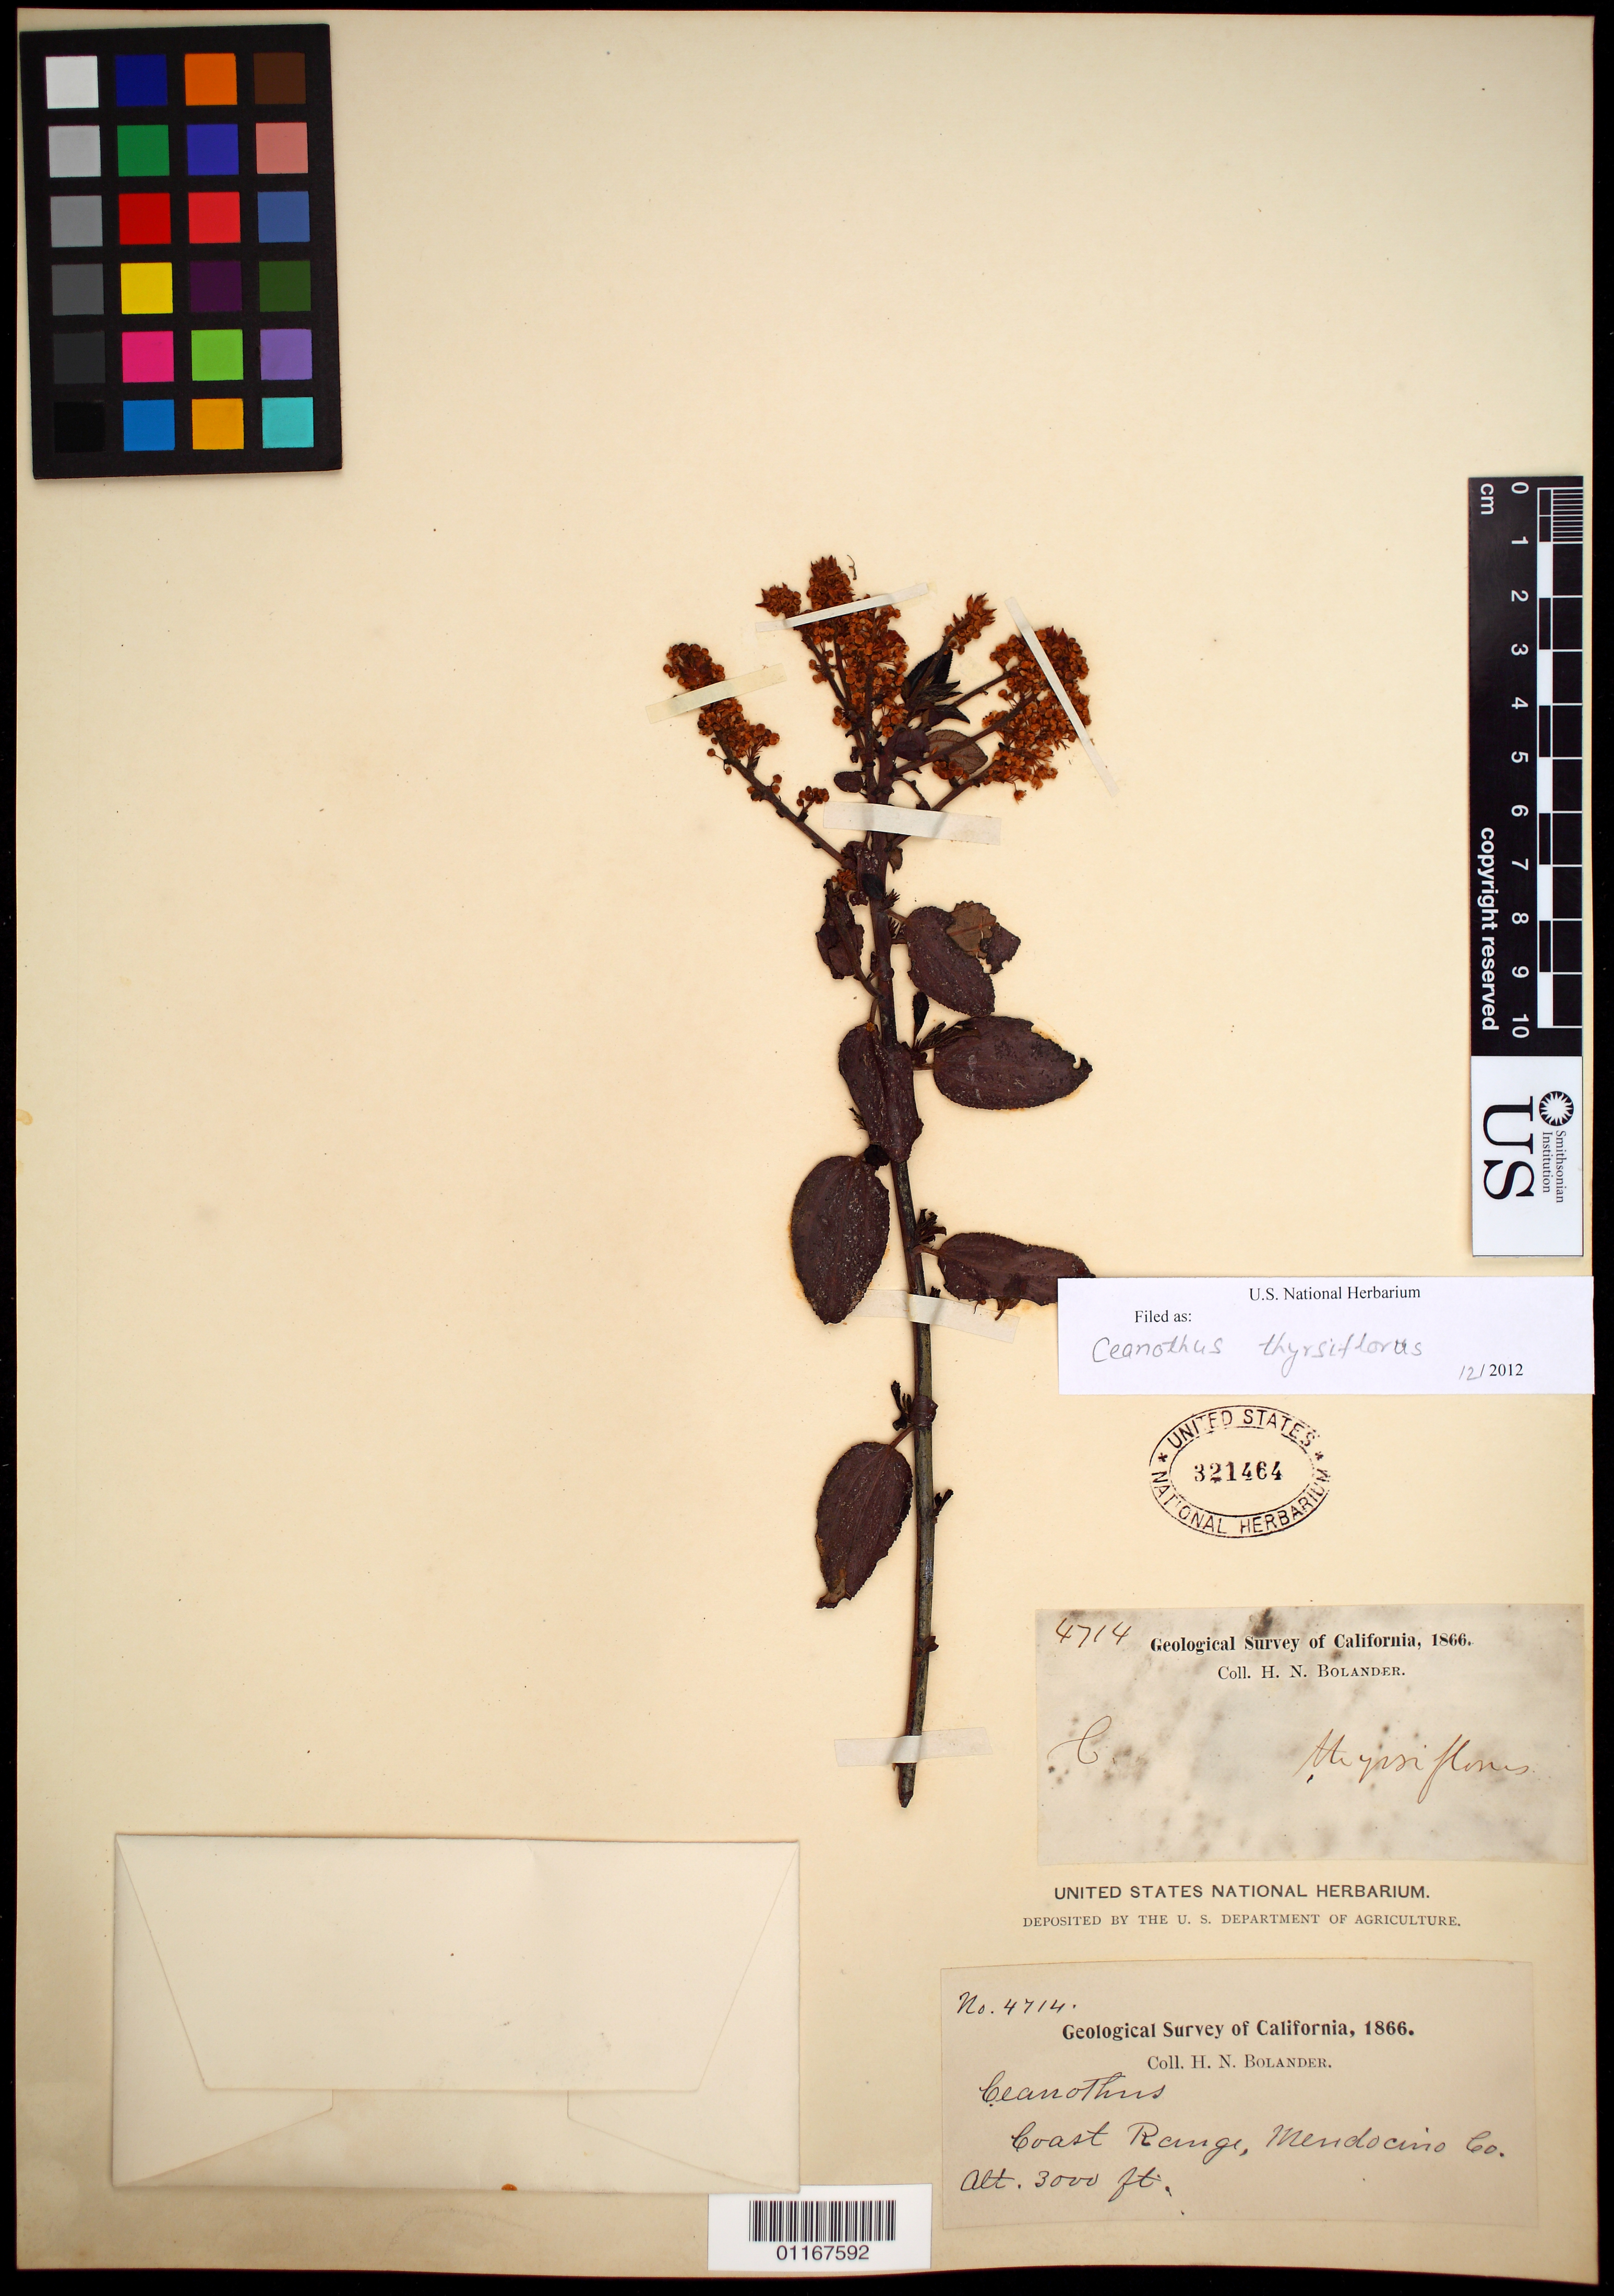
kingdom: Plantae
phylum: Tracheophyta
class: Magnoliopsida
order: Rosales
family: Rhamnaceae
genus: Ceanothus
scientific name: Ceanothus thyrsiflorus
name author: Eschsch.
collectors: H. Bolander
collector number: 4714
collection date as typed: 1866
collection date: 1866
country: United States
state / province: California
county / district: Mendocino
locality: Coast Range.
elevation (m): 914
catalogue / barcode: US 321464